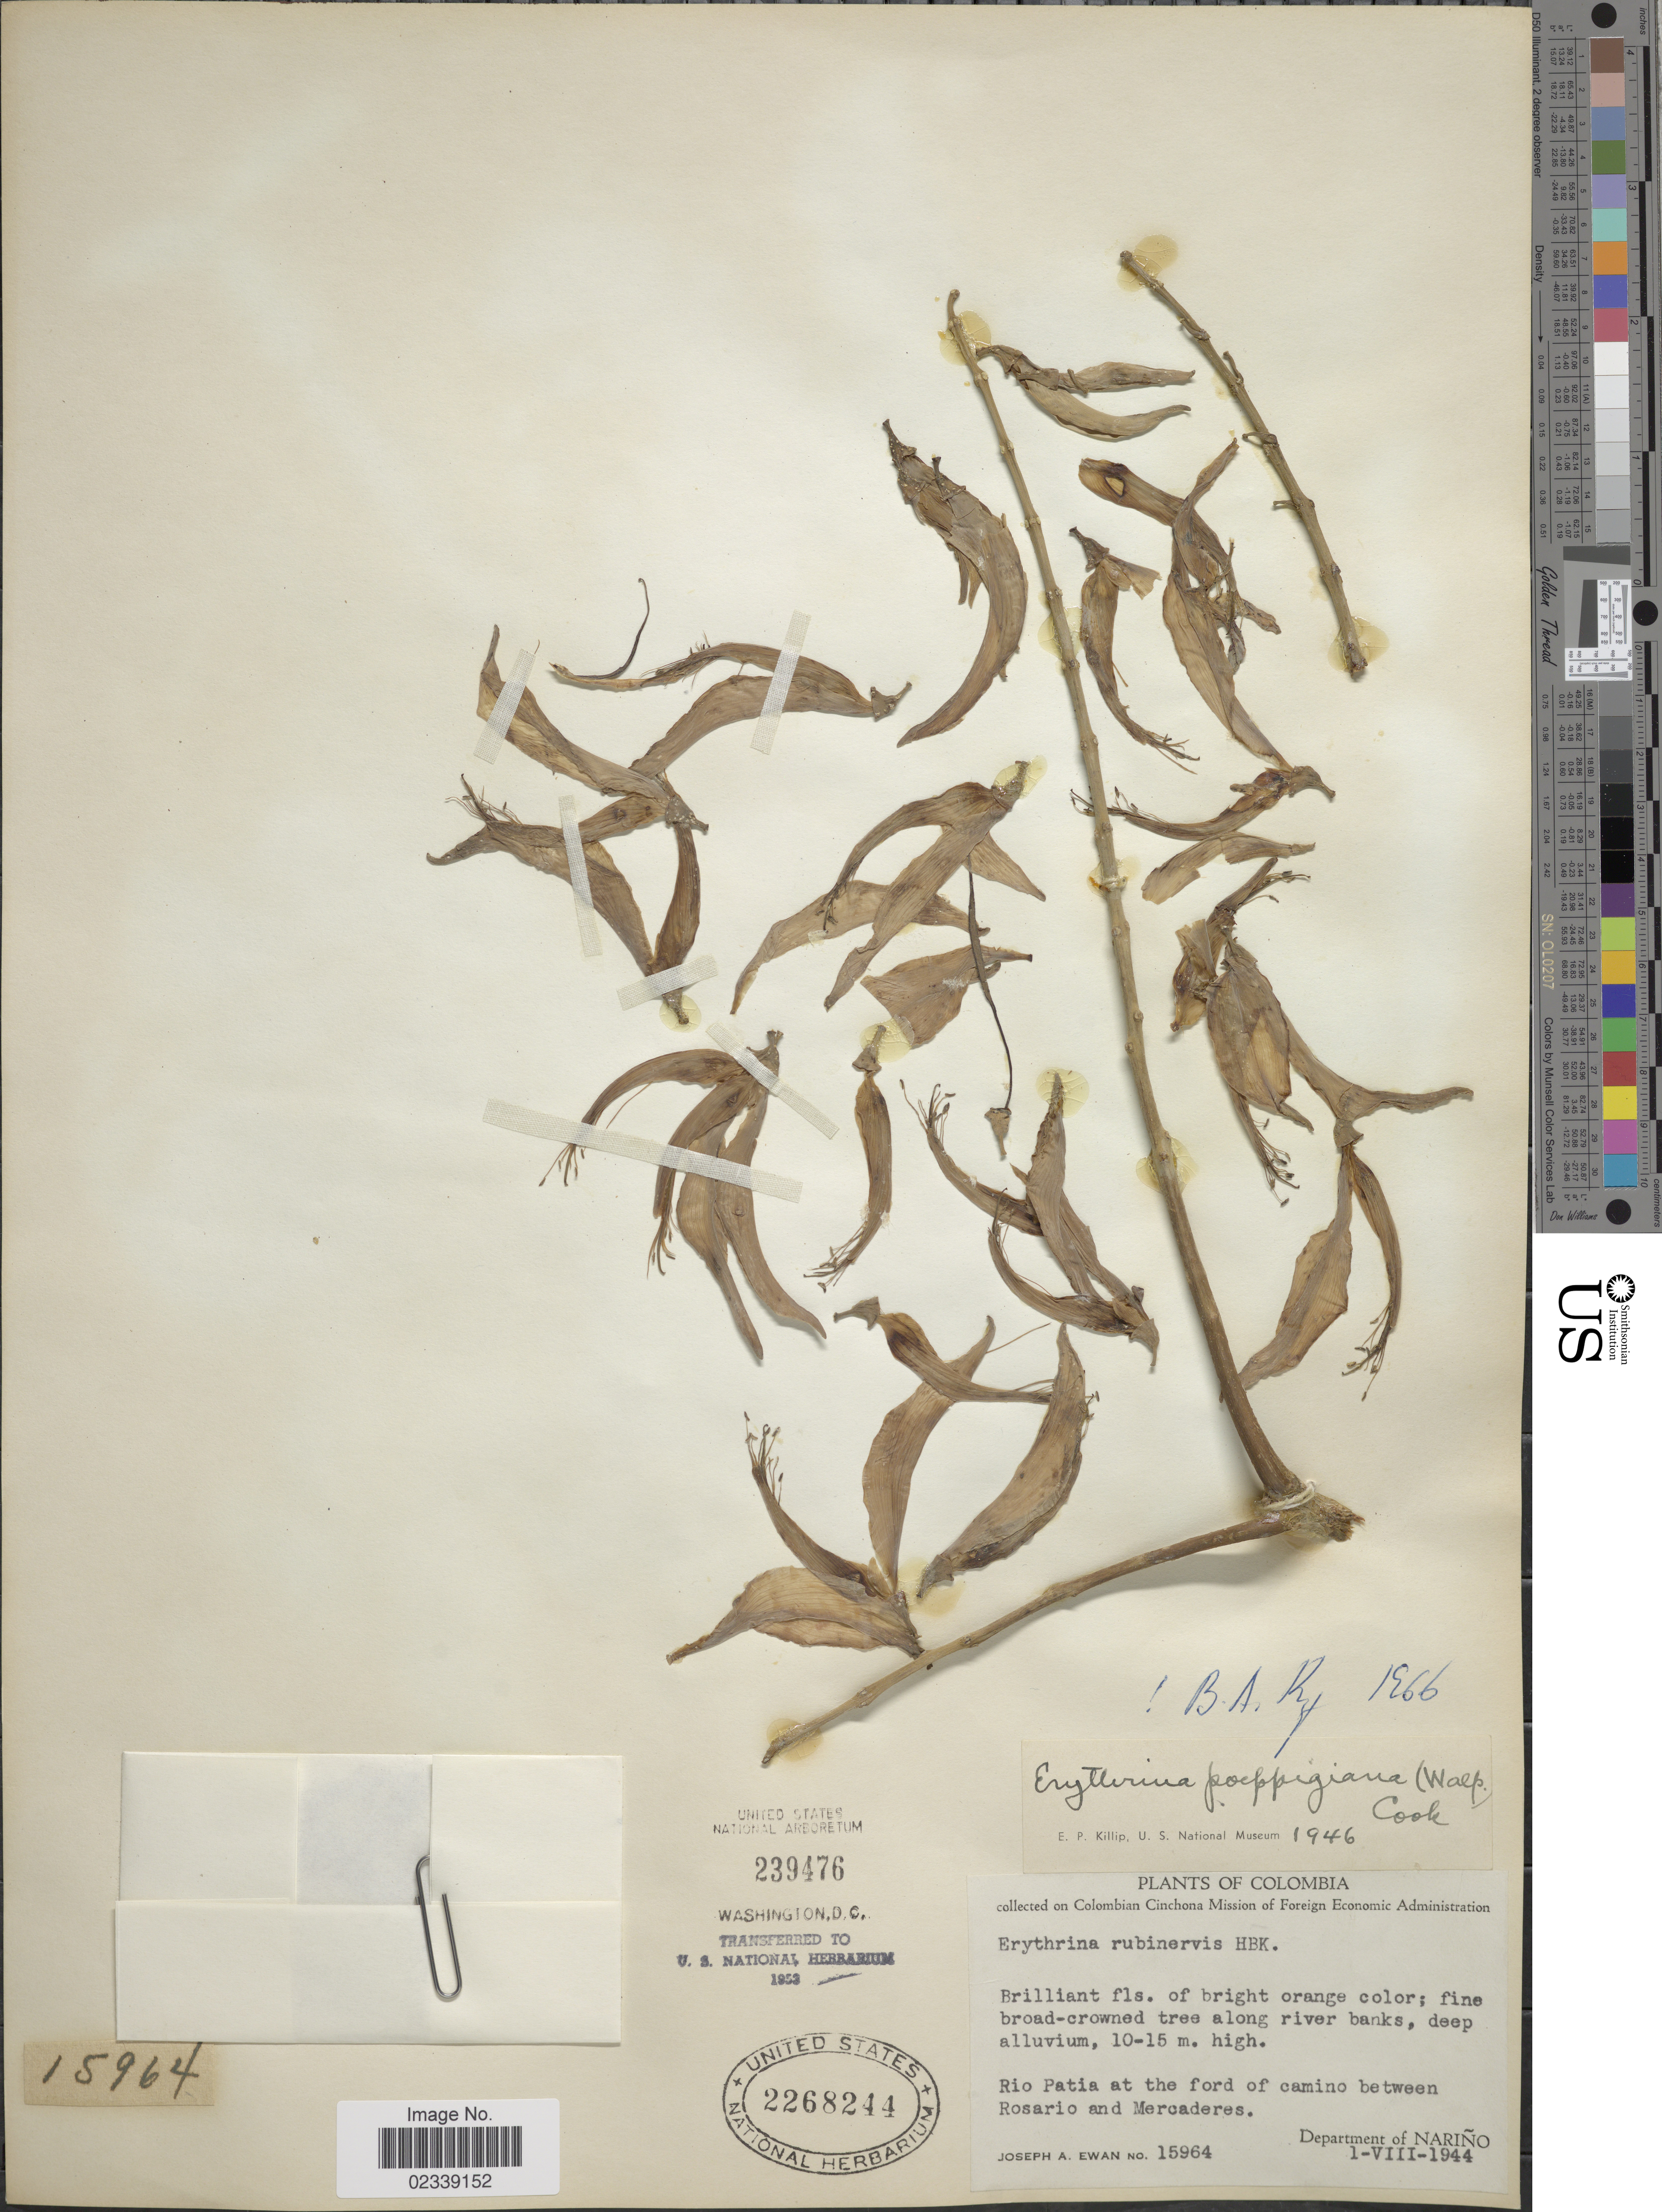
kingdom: Plantae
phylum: Tracheophyta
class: Magnoliopsida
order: Fabales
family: Fabaceae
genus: Erythrina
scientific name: Erythrina poeppigiana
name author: (Walp.) O.F. Cook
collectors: J. A. Ewan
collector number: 15964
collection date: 1944-08-01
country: Colombia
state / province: Nariño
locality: Rio Patia at the ford of camino between Rosario and Mercaderes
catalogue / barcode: US 2268244